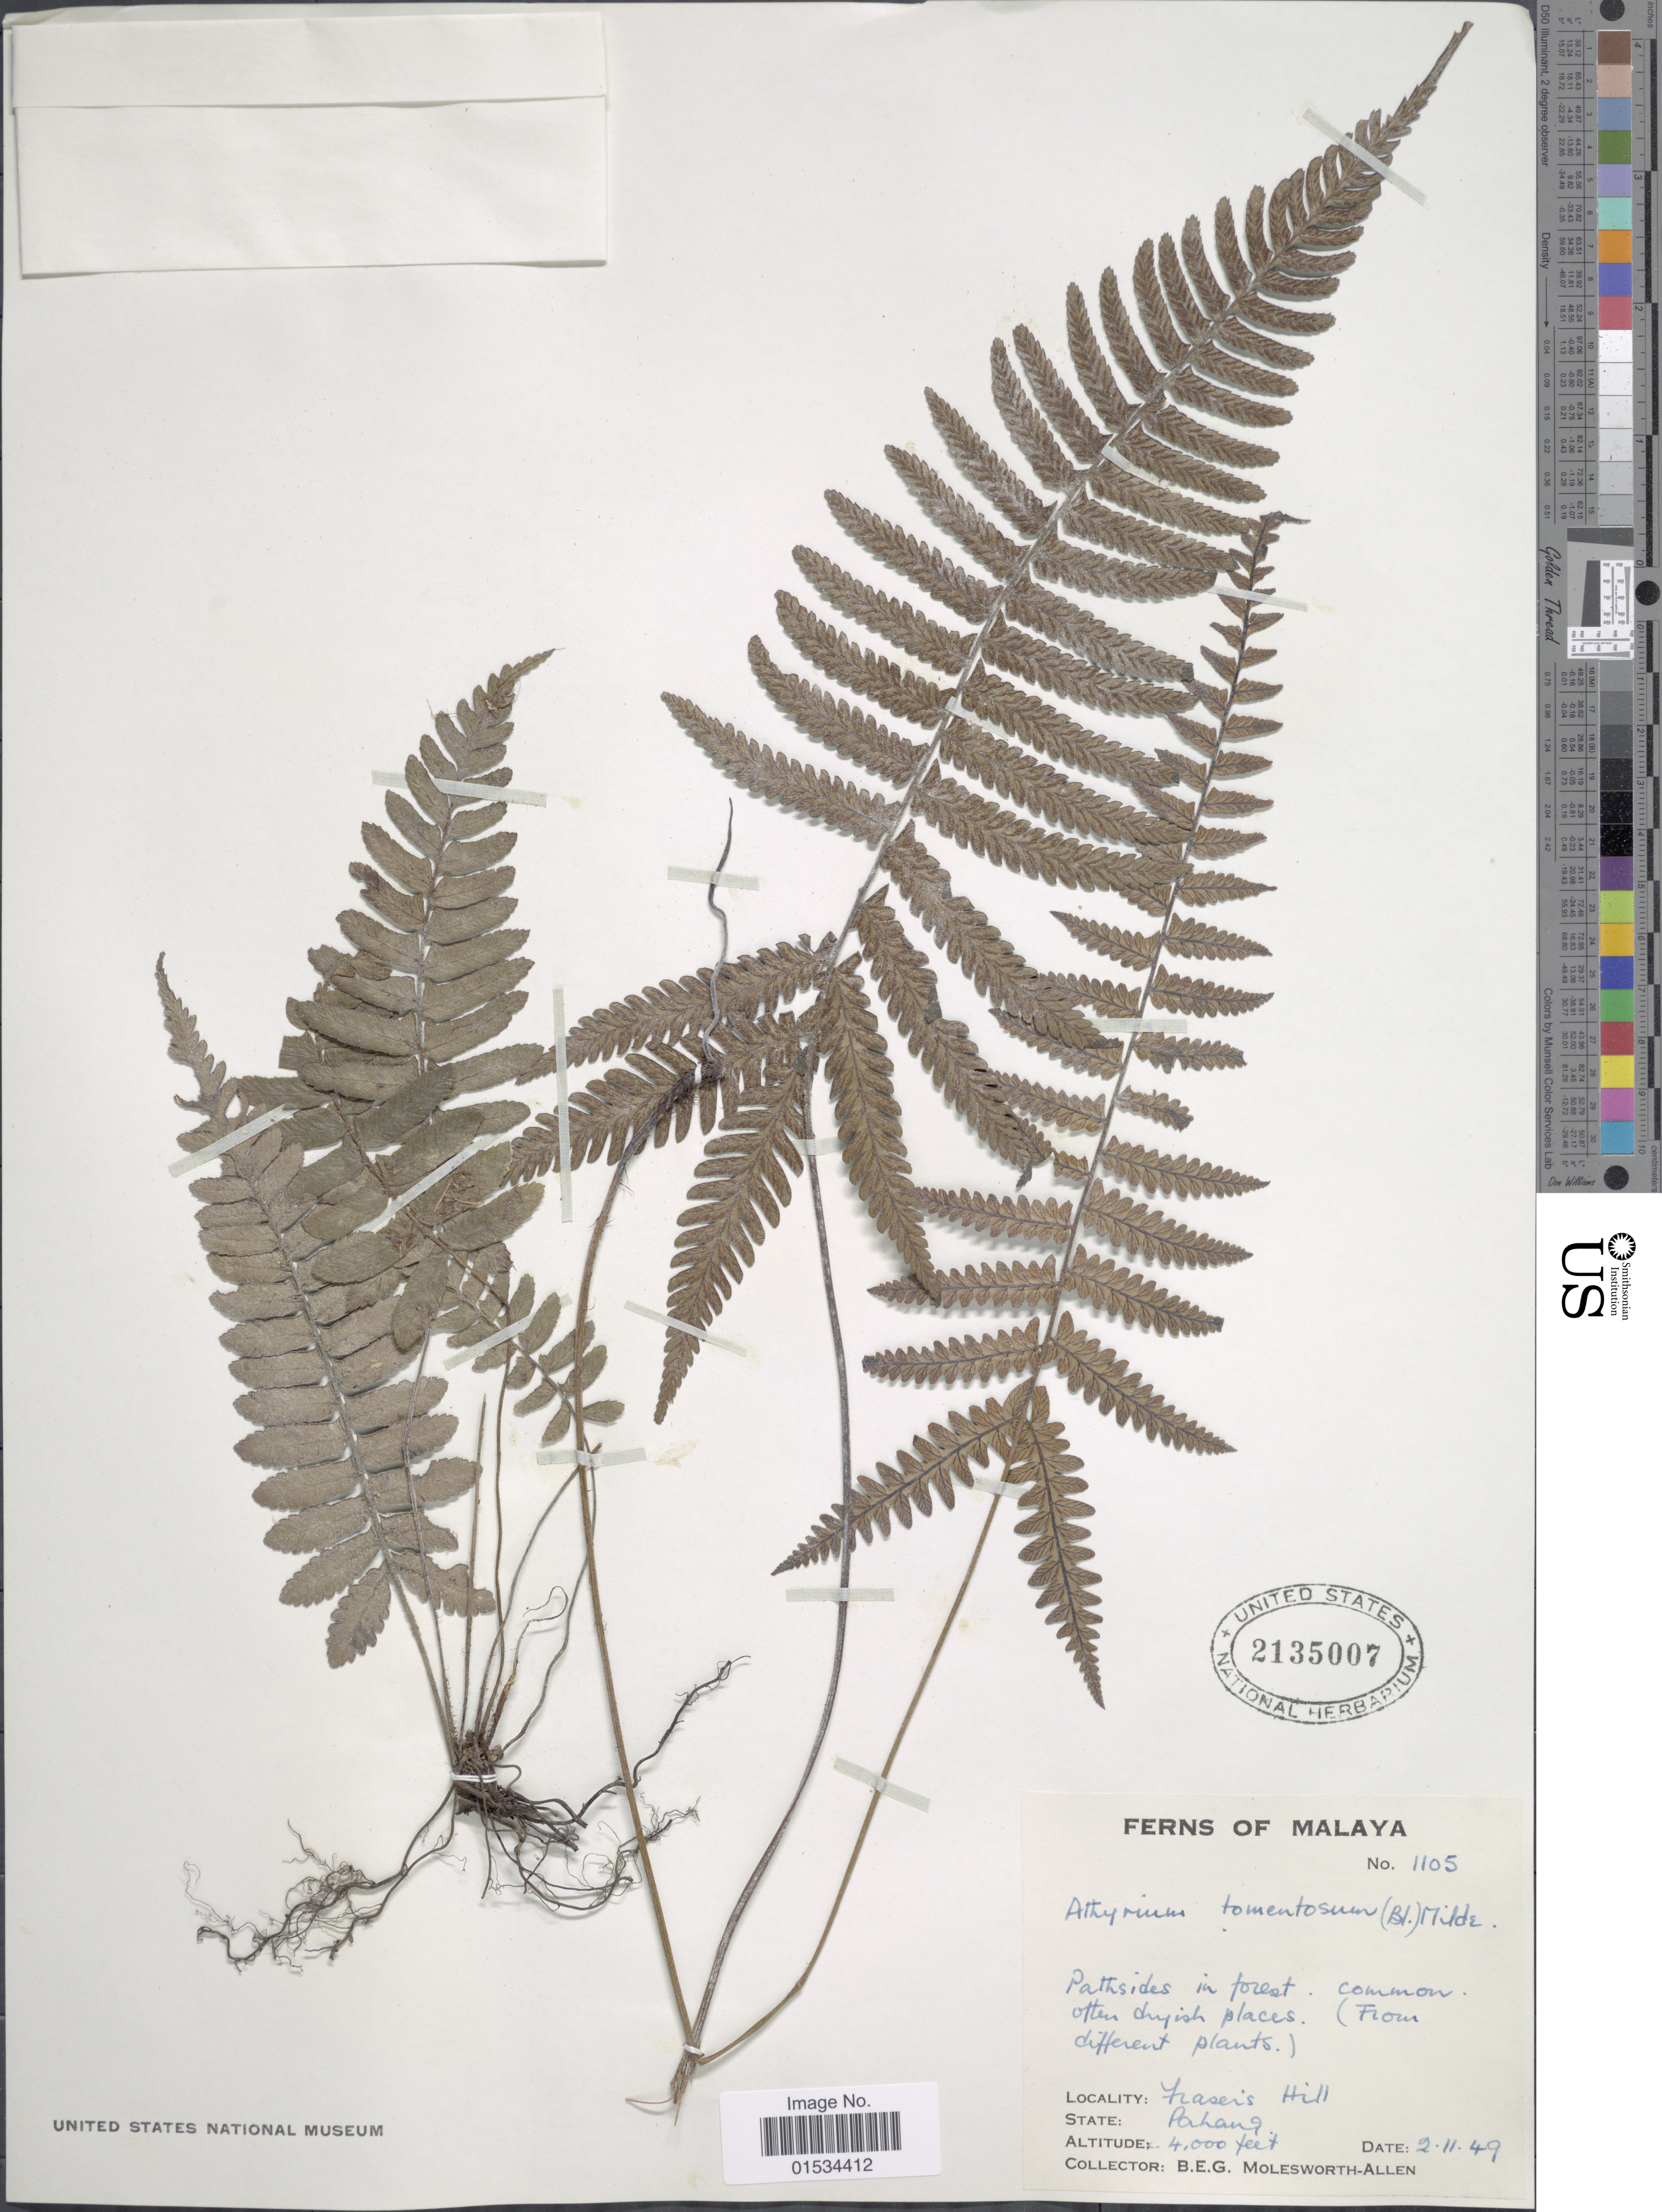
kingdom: Plantae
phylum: Tracheophyta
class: Polypodiopsida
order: Polypodiales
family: Athyriaceae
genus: Diplazium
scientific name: Diplazium tomentosum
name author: Blume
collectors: B. E. G. Molesworth-Allen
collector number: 1105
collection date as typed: Transcribed d/m/y: 2/11/49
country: Malaysia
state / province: Pahang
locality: Fraser's Hill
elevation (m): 1219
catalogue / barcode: US 2135007